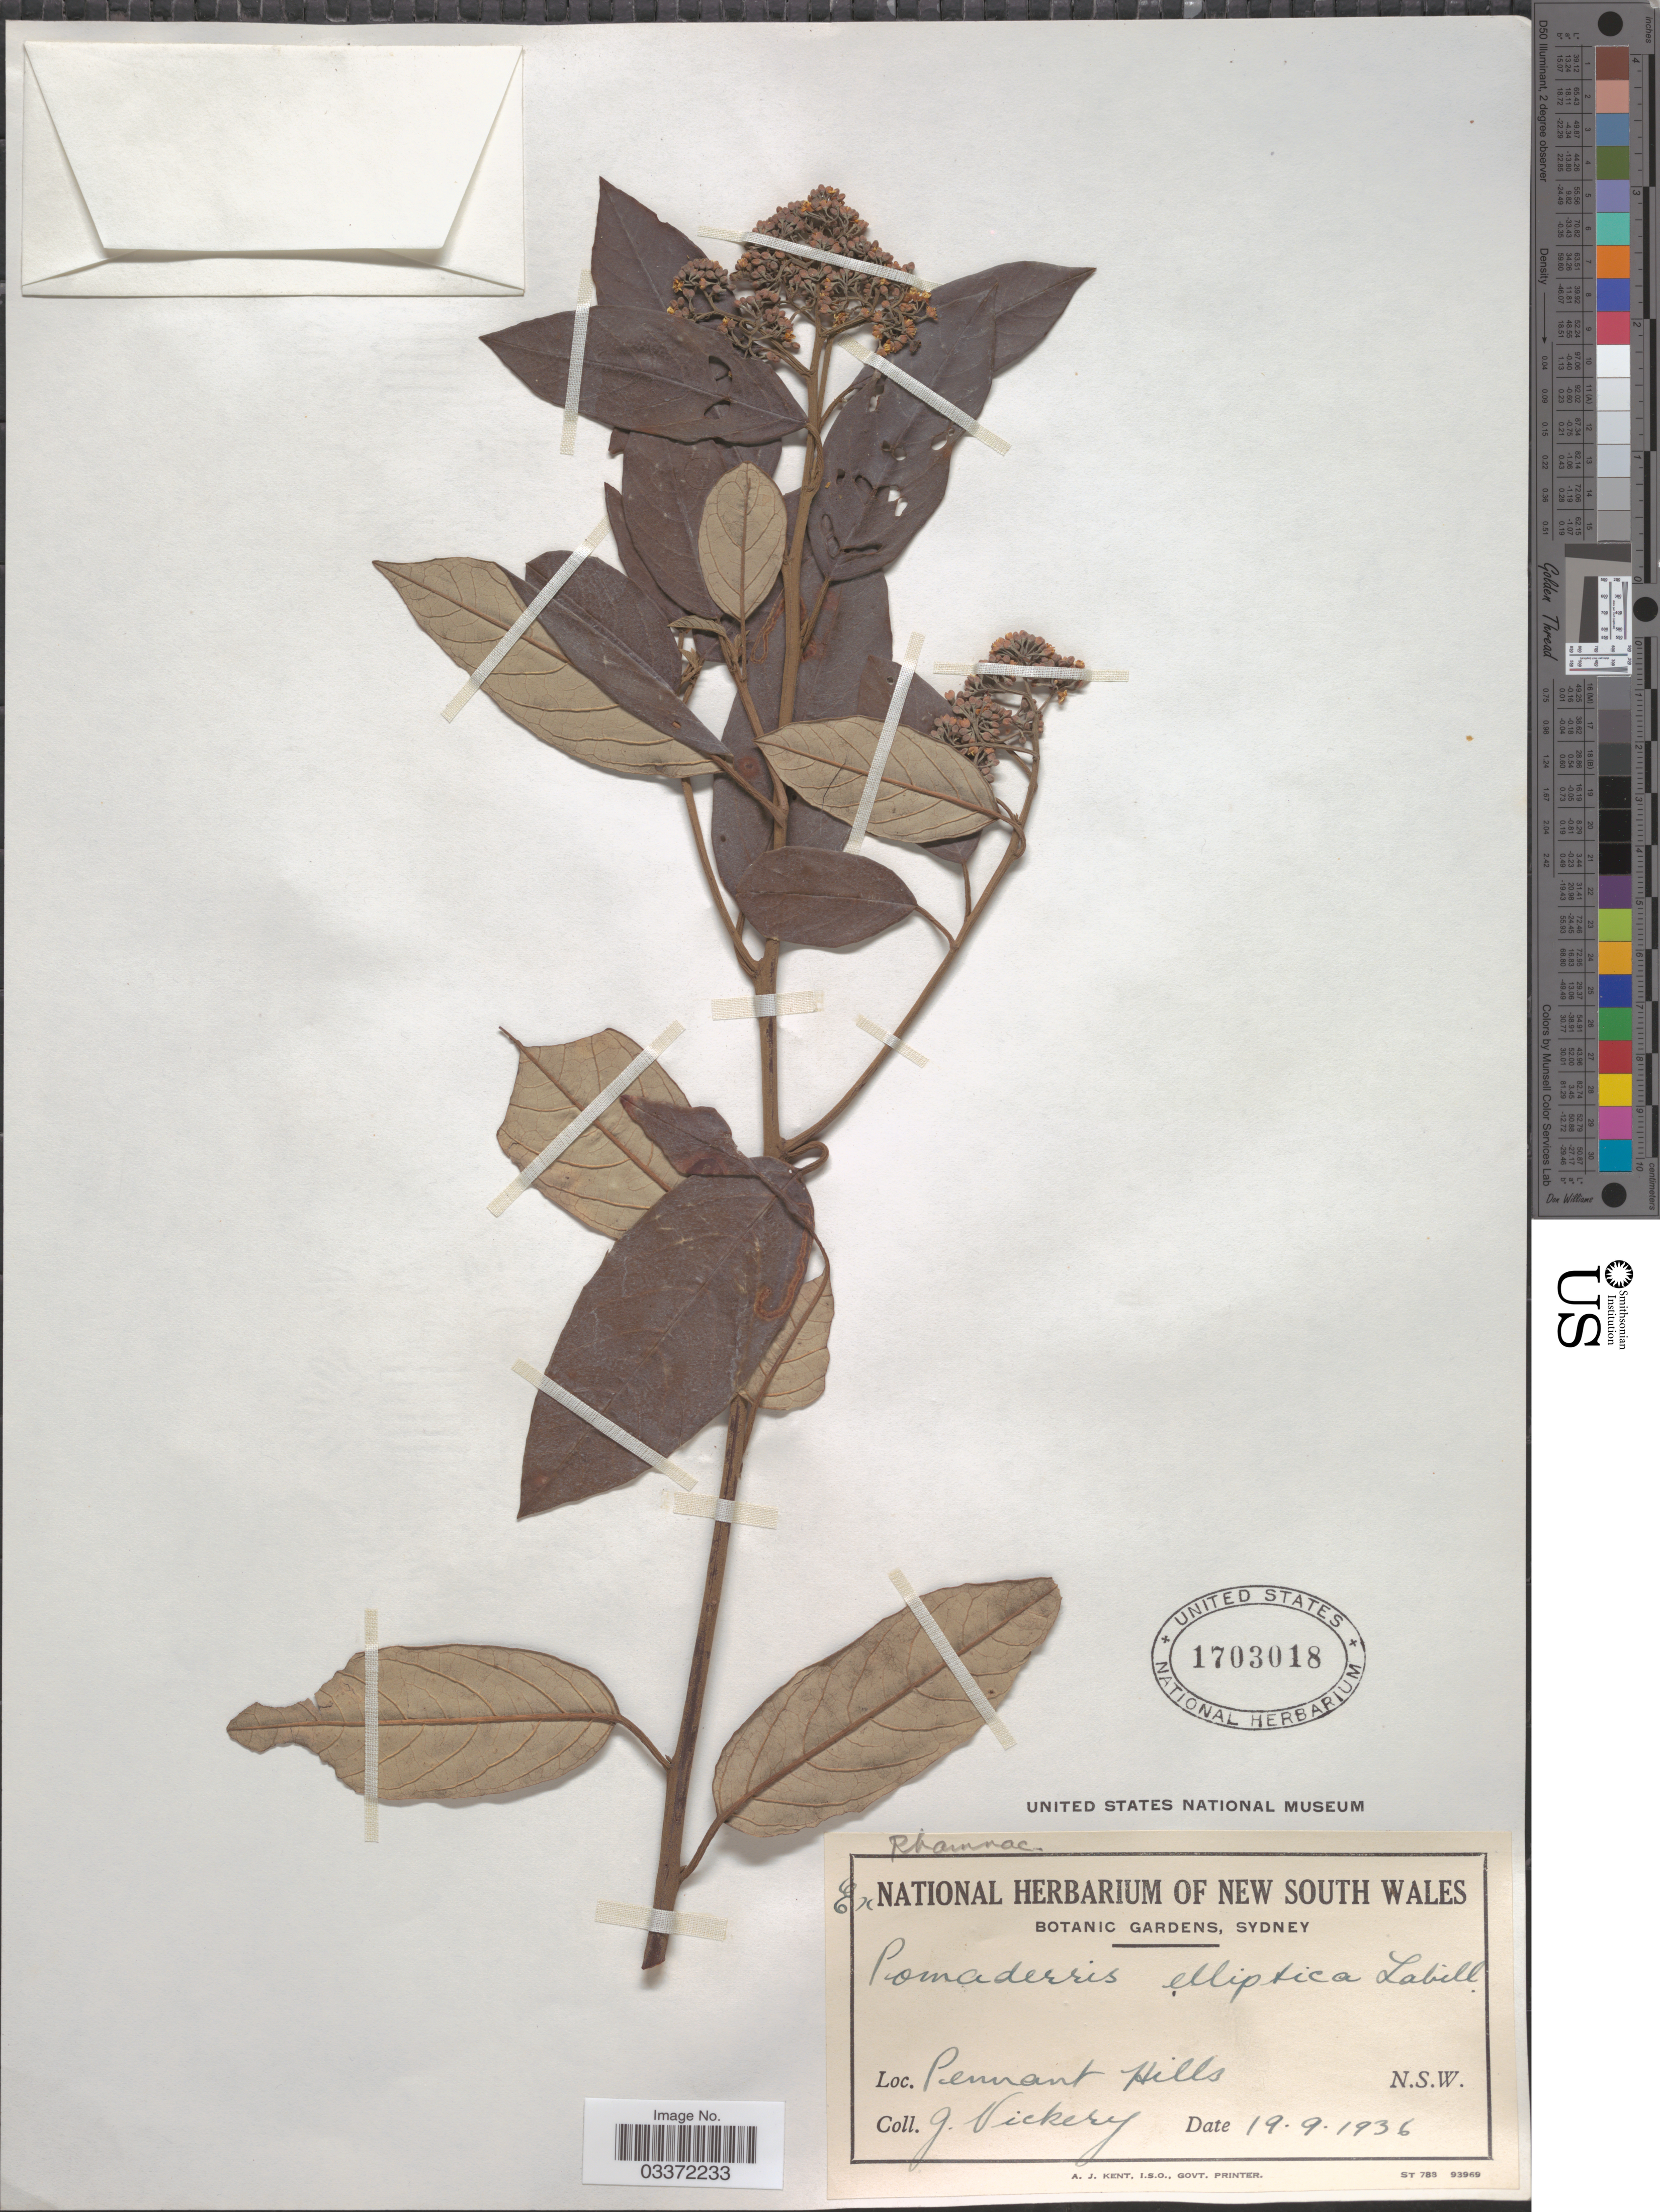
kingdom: Plantae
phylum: Tracheophyta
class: Magnoliopsida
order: Rosales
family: Rhamnaceae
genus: Pomaderris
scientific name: Pomaderris elliptica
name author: Labill.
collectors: J. Vickery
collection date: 1936-09-19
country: Australia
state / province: New South Wales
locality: Pennant Hills.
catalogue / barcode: US 1703018